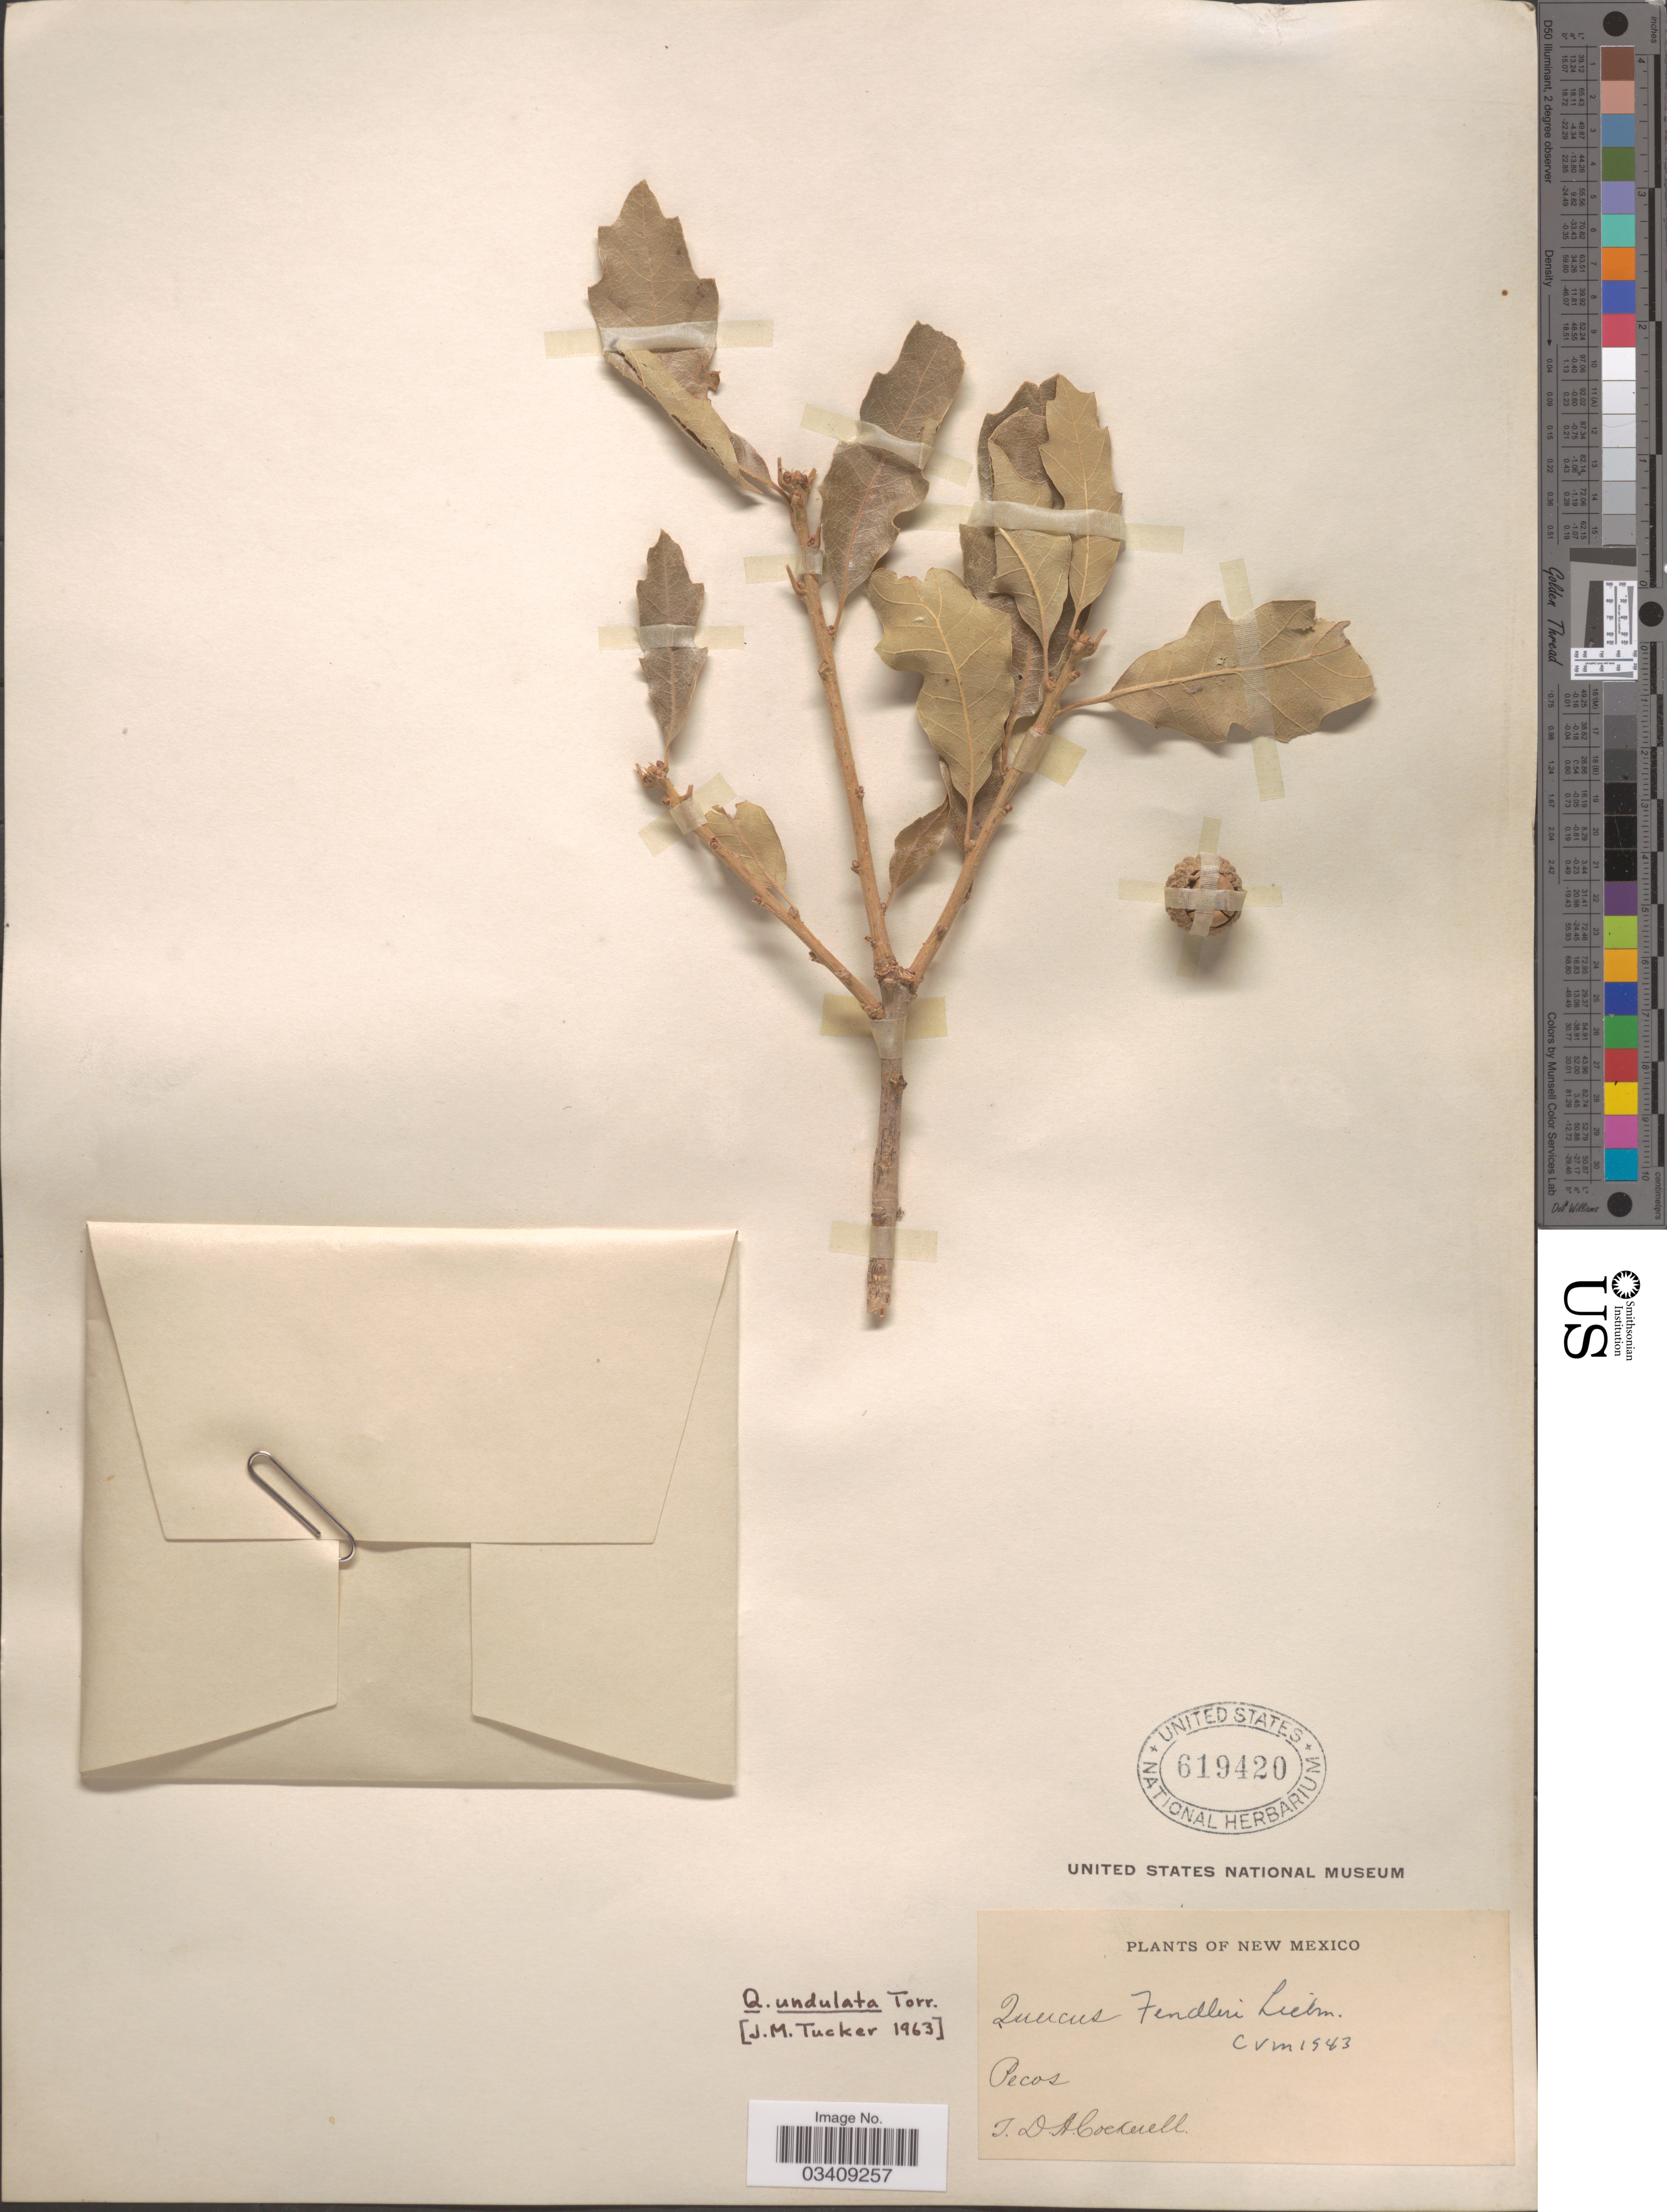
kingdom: Plantae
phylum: Tracheophyta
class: Magnoliopsida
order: Fagales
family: Fagaceae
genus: Quercus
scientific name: Quercus undulata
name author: Torr.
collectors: T. Cockerell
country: United States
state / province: New Mexico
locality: Pecos.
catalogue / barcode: US 619420